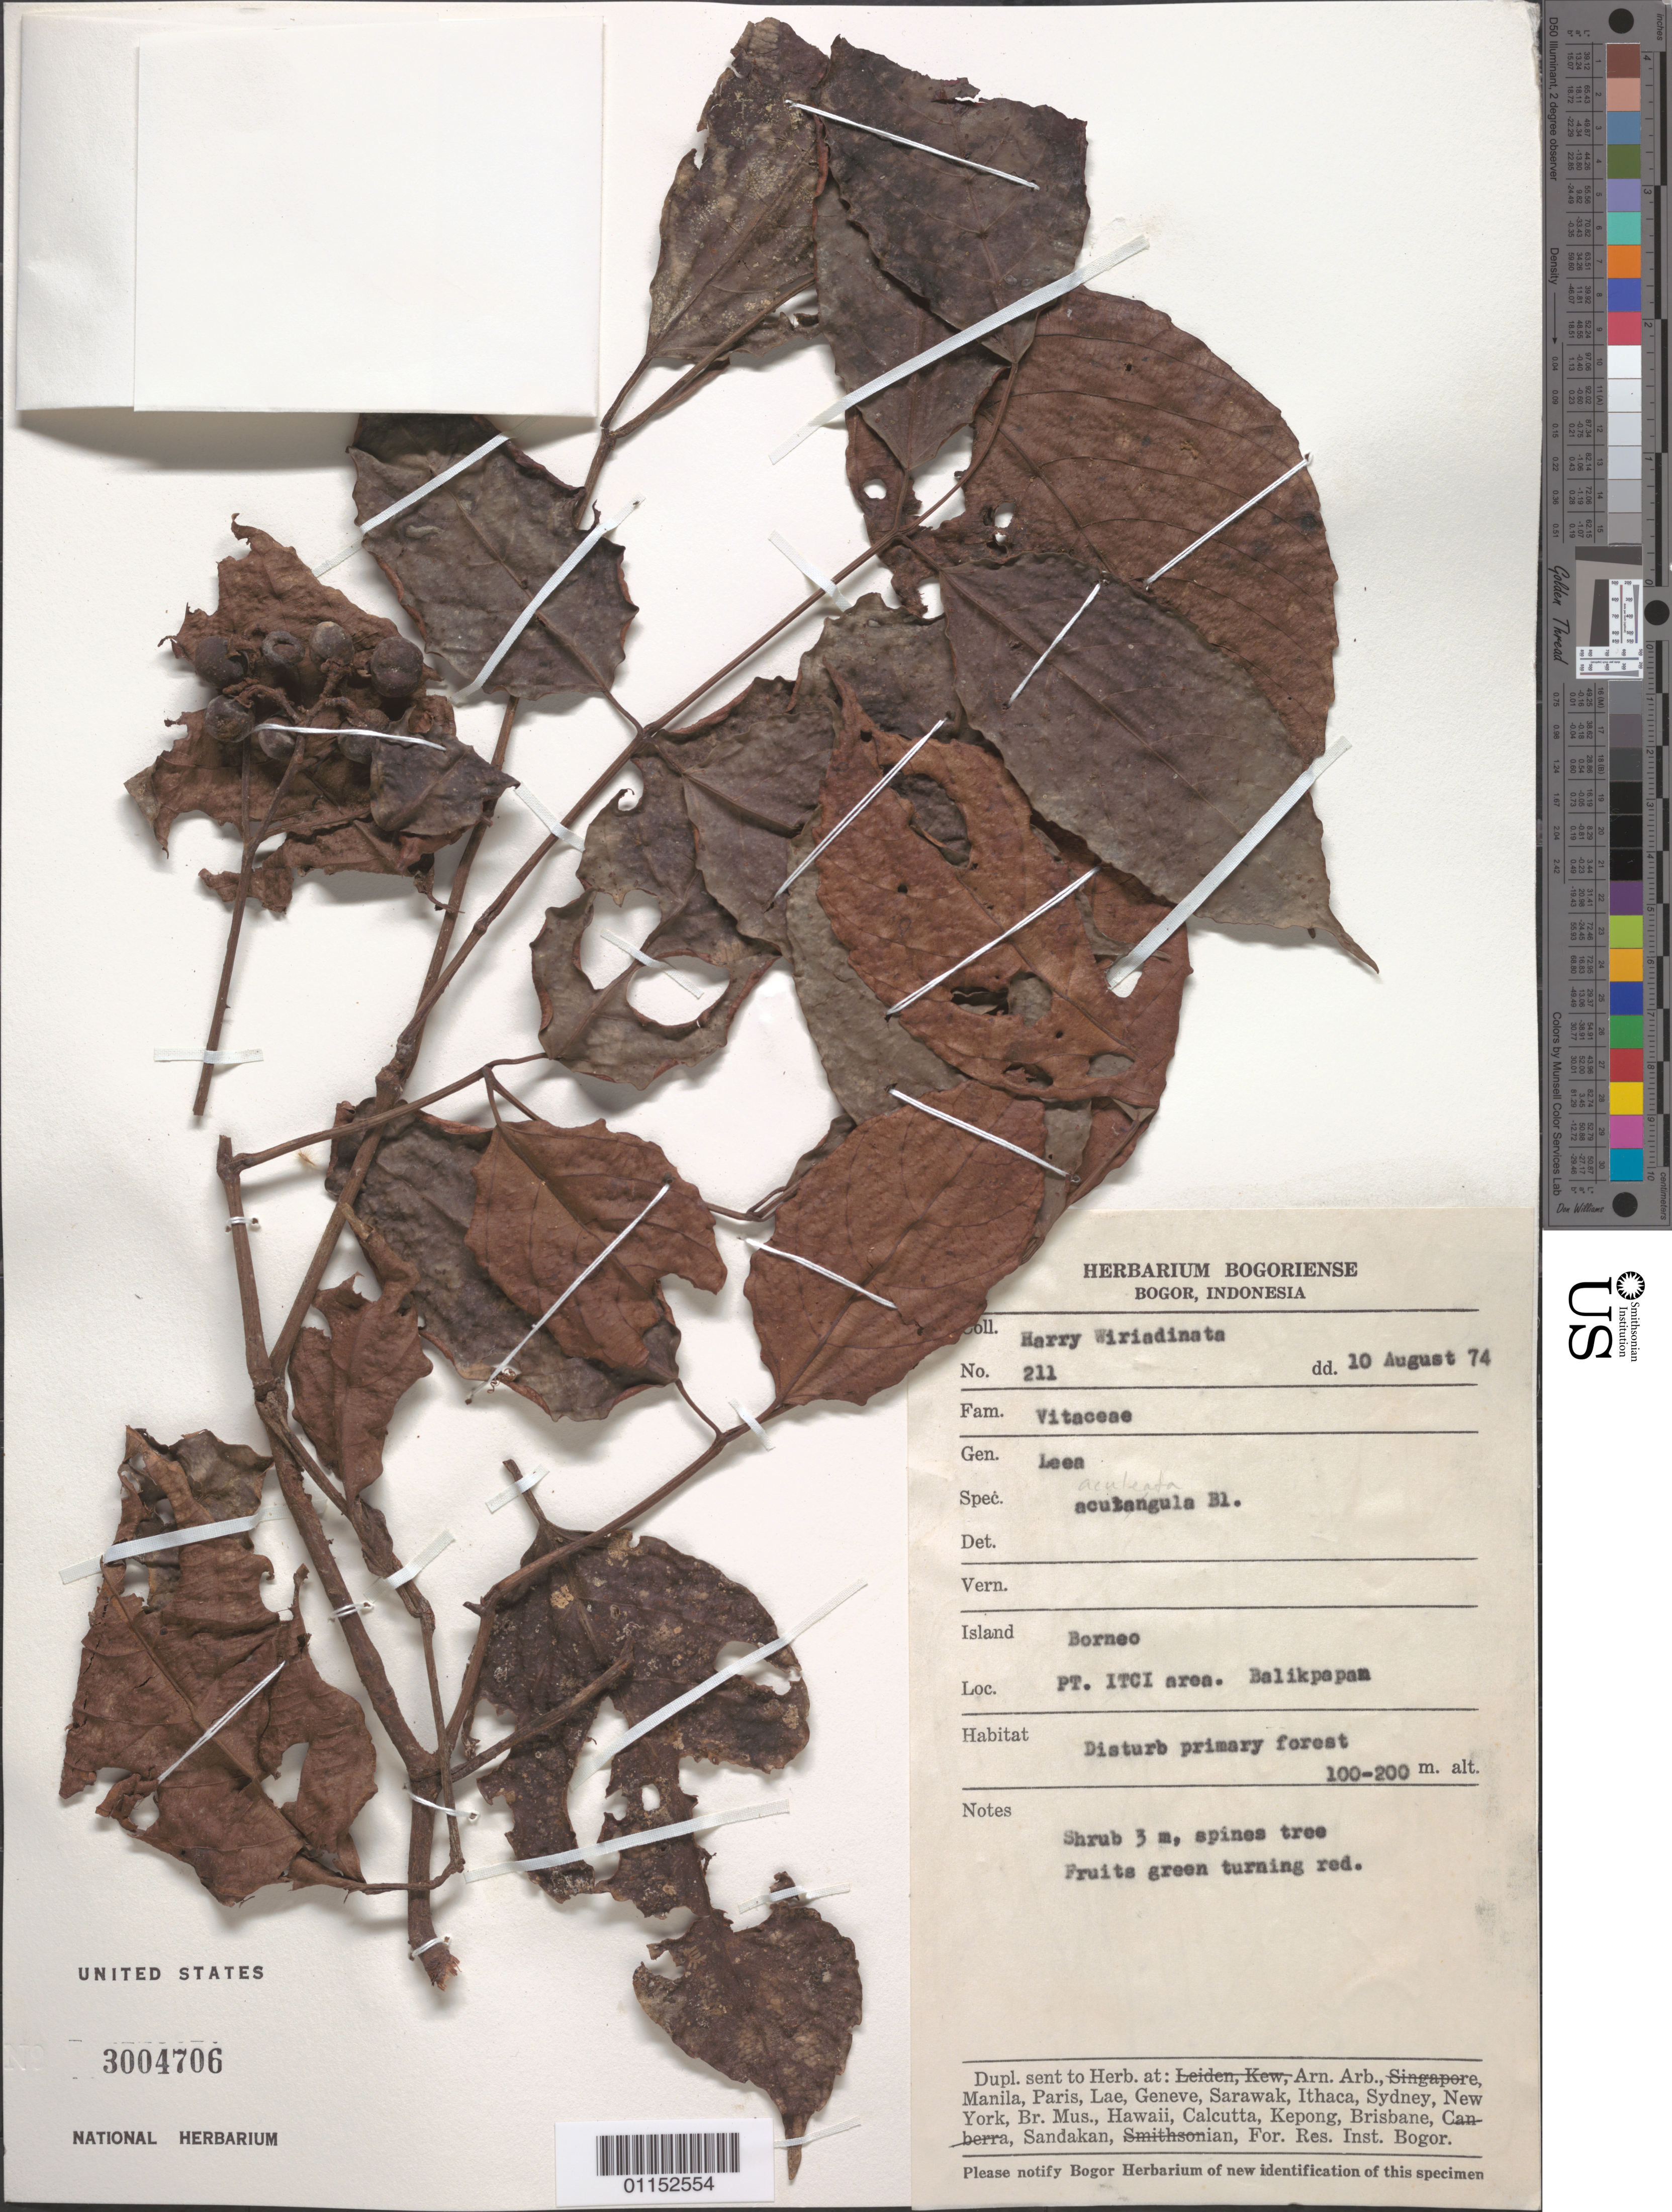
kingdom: Plantae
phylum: Tracheophyta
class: Magnoliopsida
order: Vitales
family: Vitaceae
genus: Leea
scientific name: Leea aculeata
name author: Blume ex Spreng.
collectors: H. Wiriadinata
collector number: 211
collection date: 1974-08-10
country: Indonesia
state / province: Kalimantan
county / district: Kalimantan Timur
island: Borneo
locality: PT. ITCI area. Balikpapan.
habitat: Disturb primary forest. Shrub.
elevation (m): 100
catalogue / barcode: US 3004706